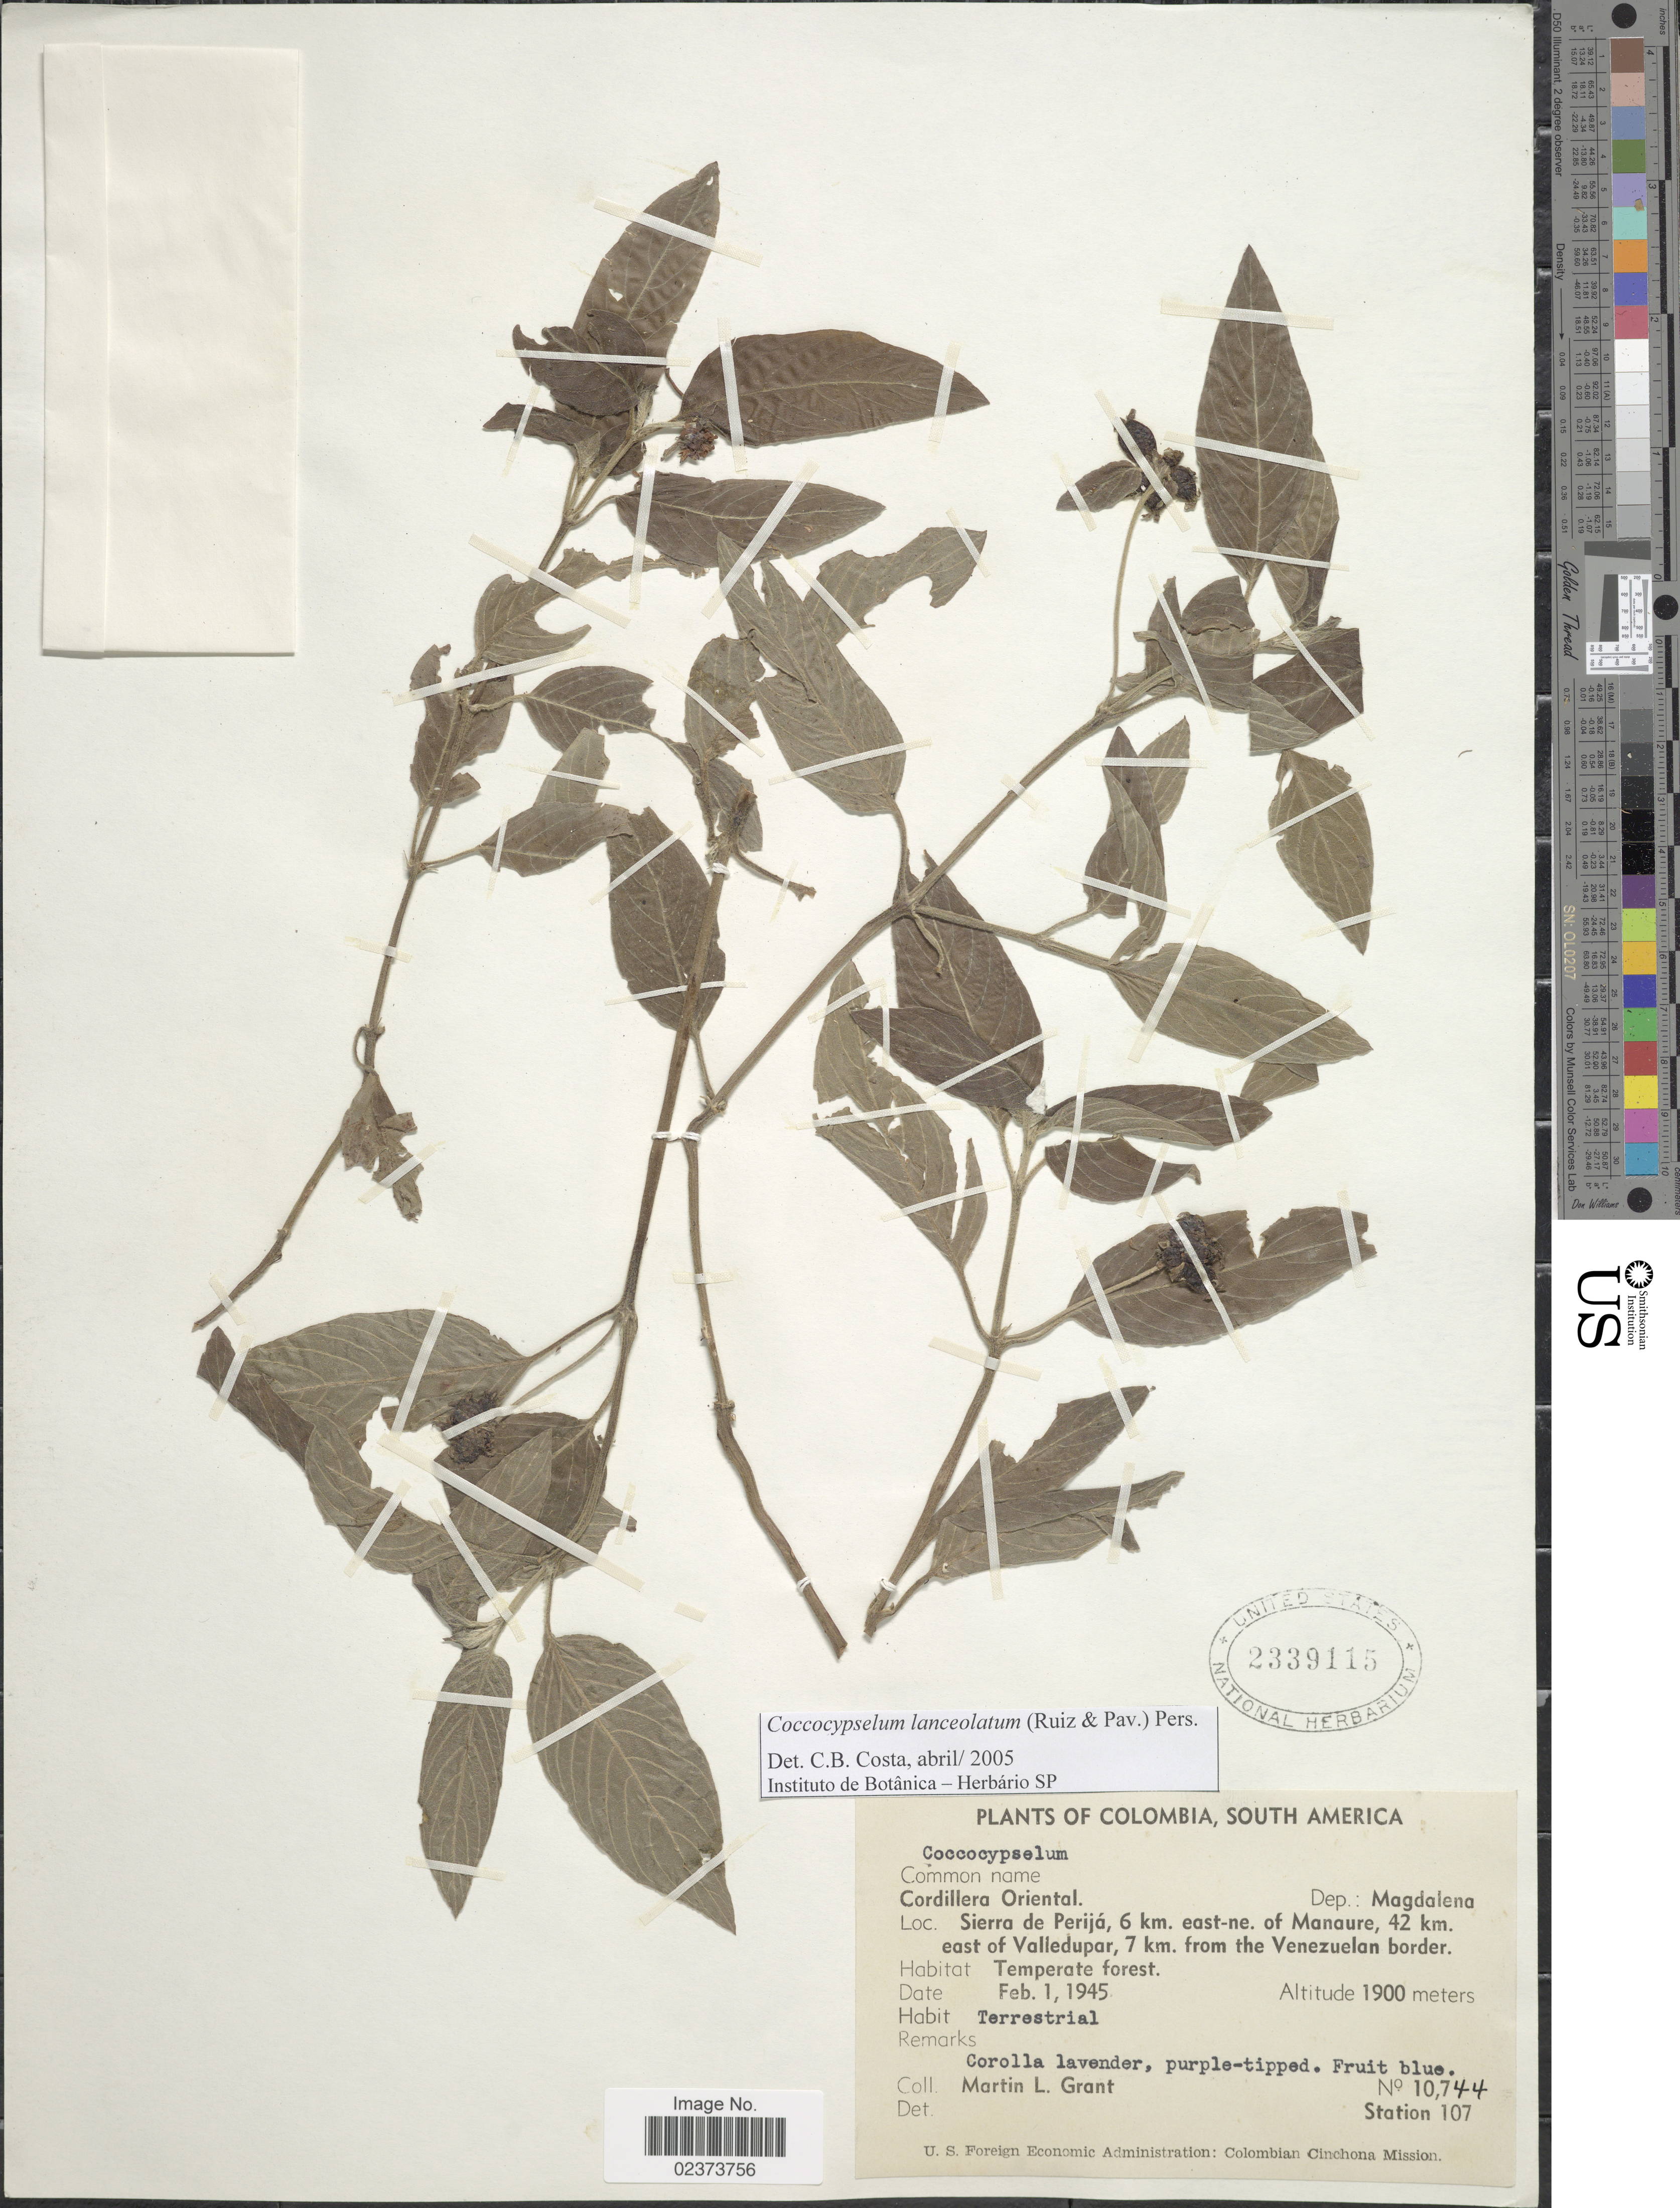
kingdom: Plantae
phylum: Tracheophyta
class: Magnoliopsida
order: Gentianales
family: Rubiaceae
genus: Coccocypselum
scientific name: Coccocypselum lanceolatum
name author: (Ruiz & Pav.) Pers.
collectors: M. L. Grant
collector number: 10744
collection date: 1945-02-01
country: Colombia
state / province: Magdalena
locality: Cordillera Oriental, Dep.: Magdalena, Sierra de Perija, 6 km. east-ne. of Manaure, 42 km. east of Valledupar, 7 km. from the Venezuelan border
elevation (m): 1900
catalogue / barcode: US 2339115